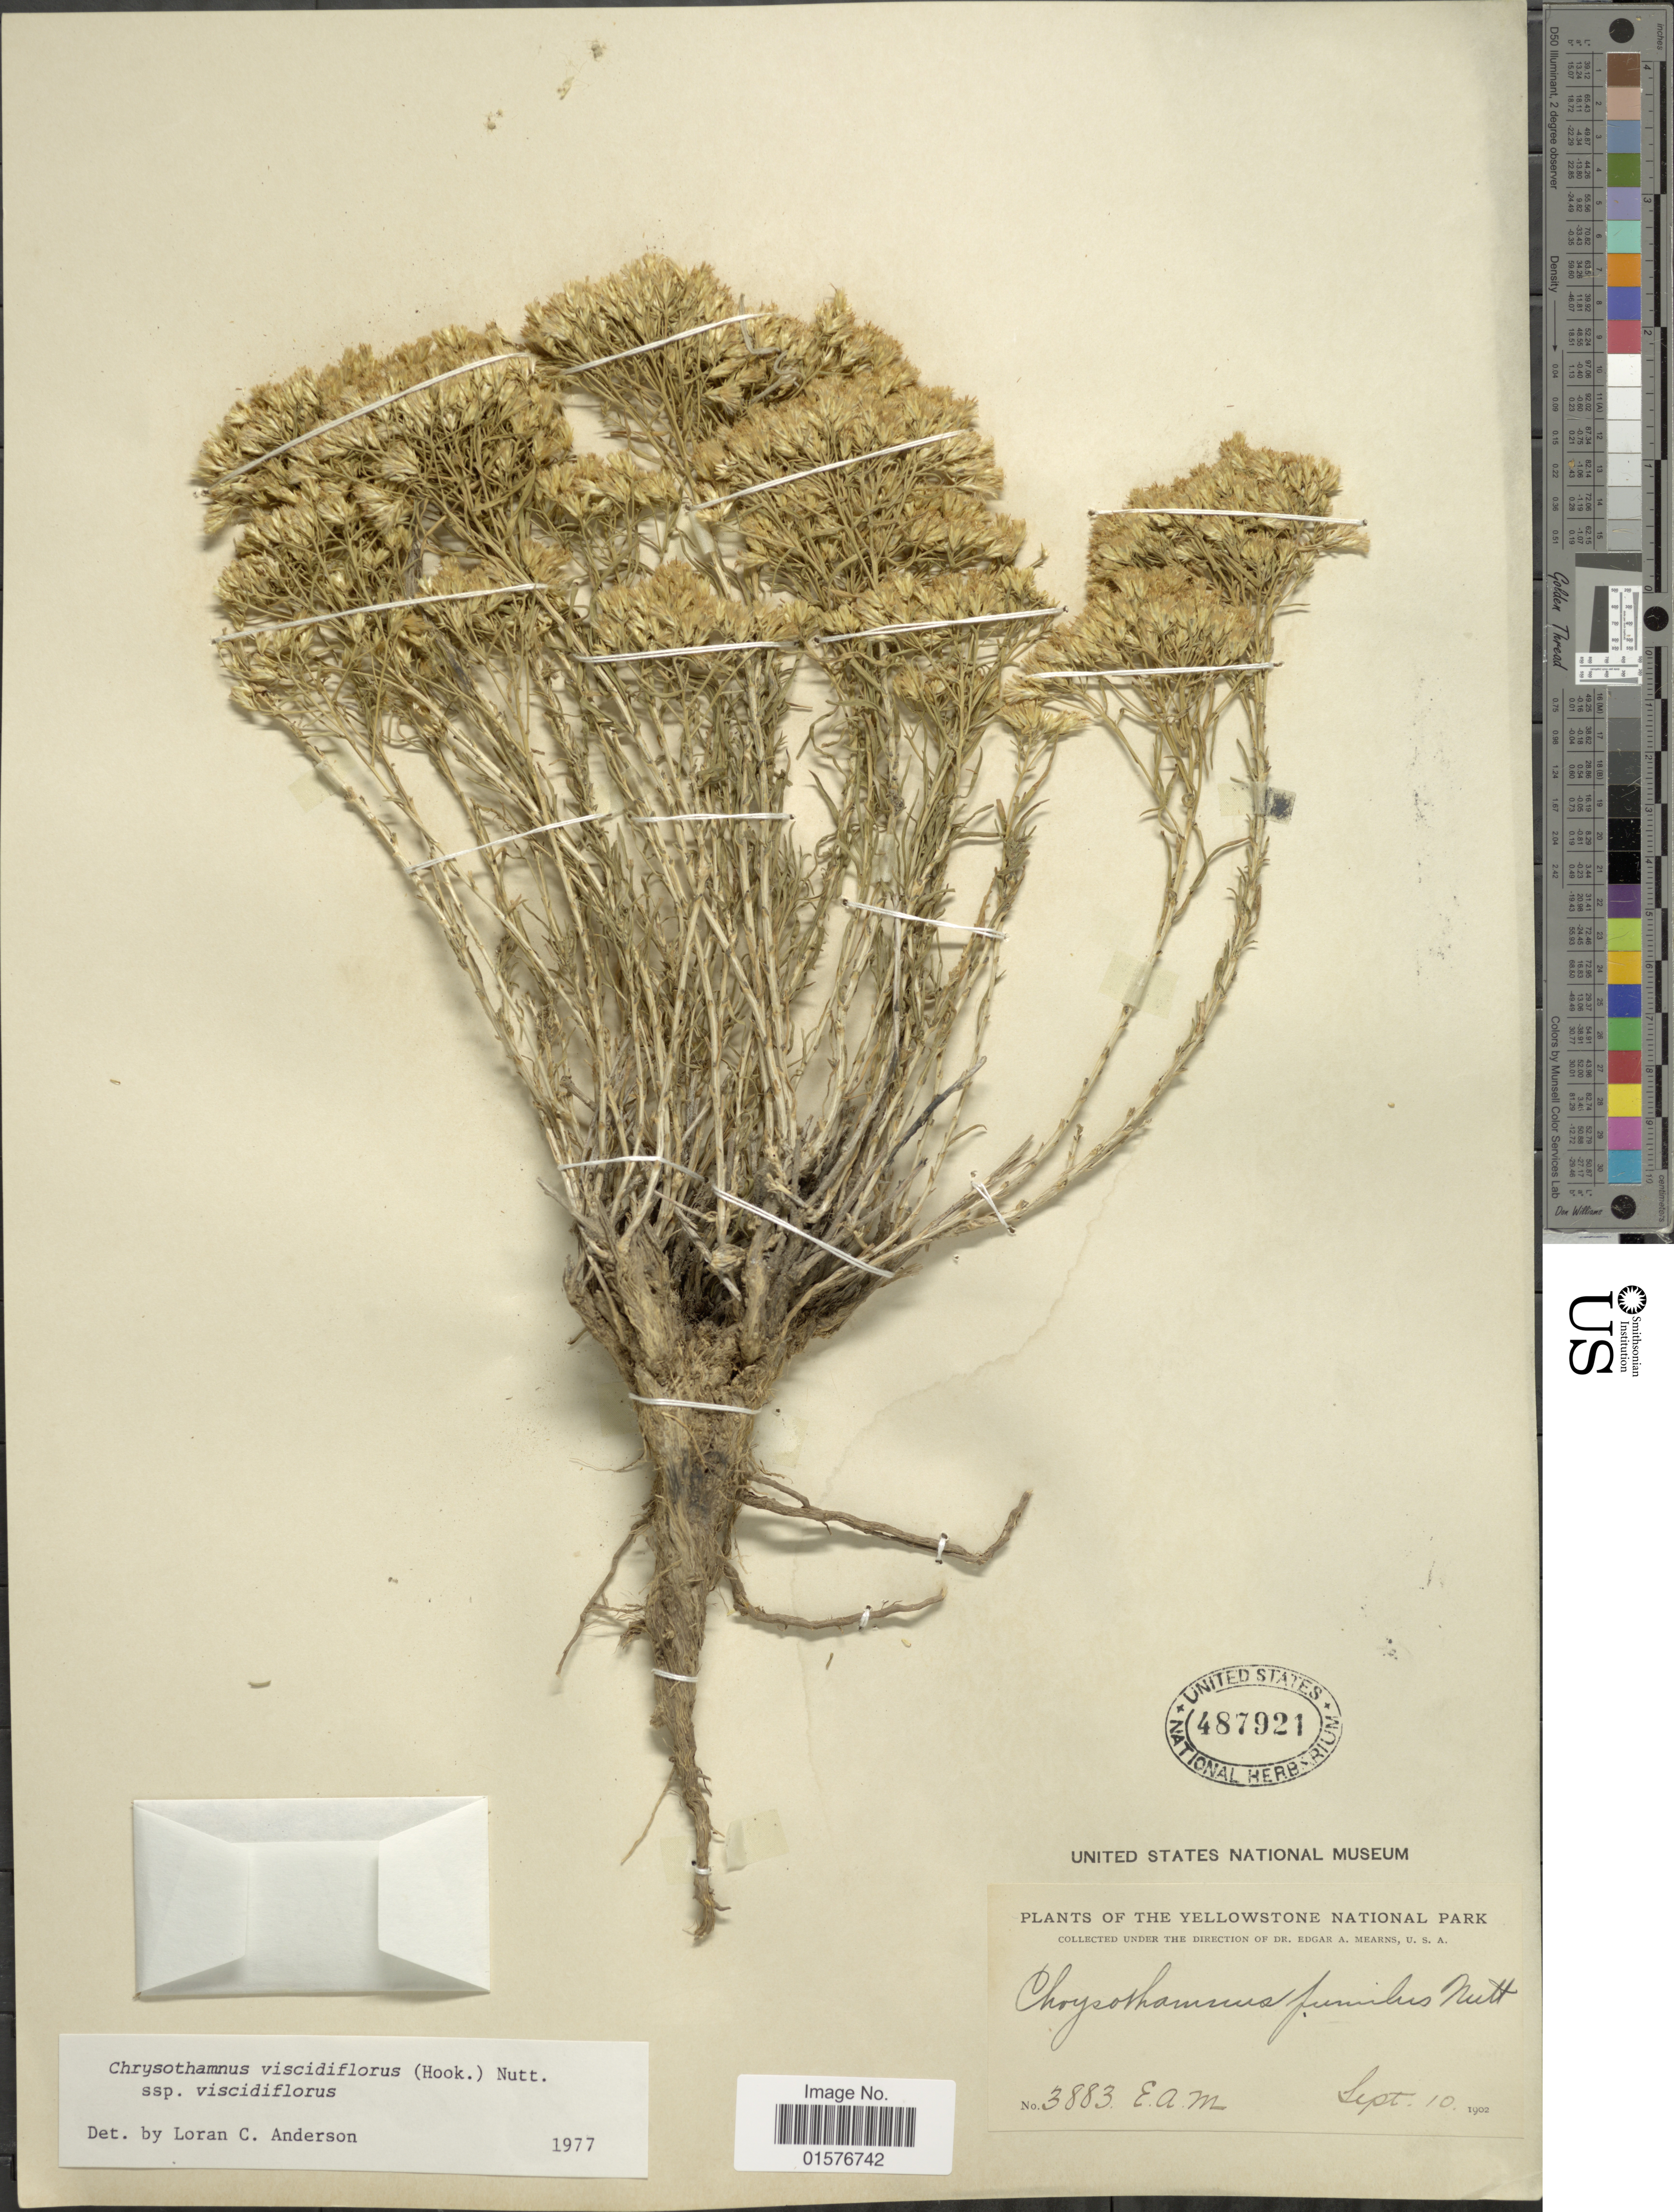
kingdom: Plantae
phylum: Tracheophyta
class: Magnoliopsida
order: Asterales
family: Asteraceae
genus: Chrysothamnus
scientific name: Chrysothamnus viscidiflorus subsp. viscidiflorus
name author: (Hook.) Nutt.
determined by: Urbatsch, Lowell E., Curator (LSU), Louisiana State University (UNITED STATES)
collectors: E. A. Mearns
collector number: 3883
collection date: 1902-09-10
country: United States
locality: The Yellowstone National Park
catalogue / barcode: US 487921